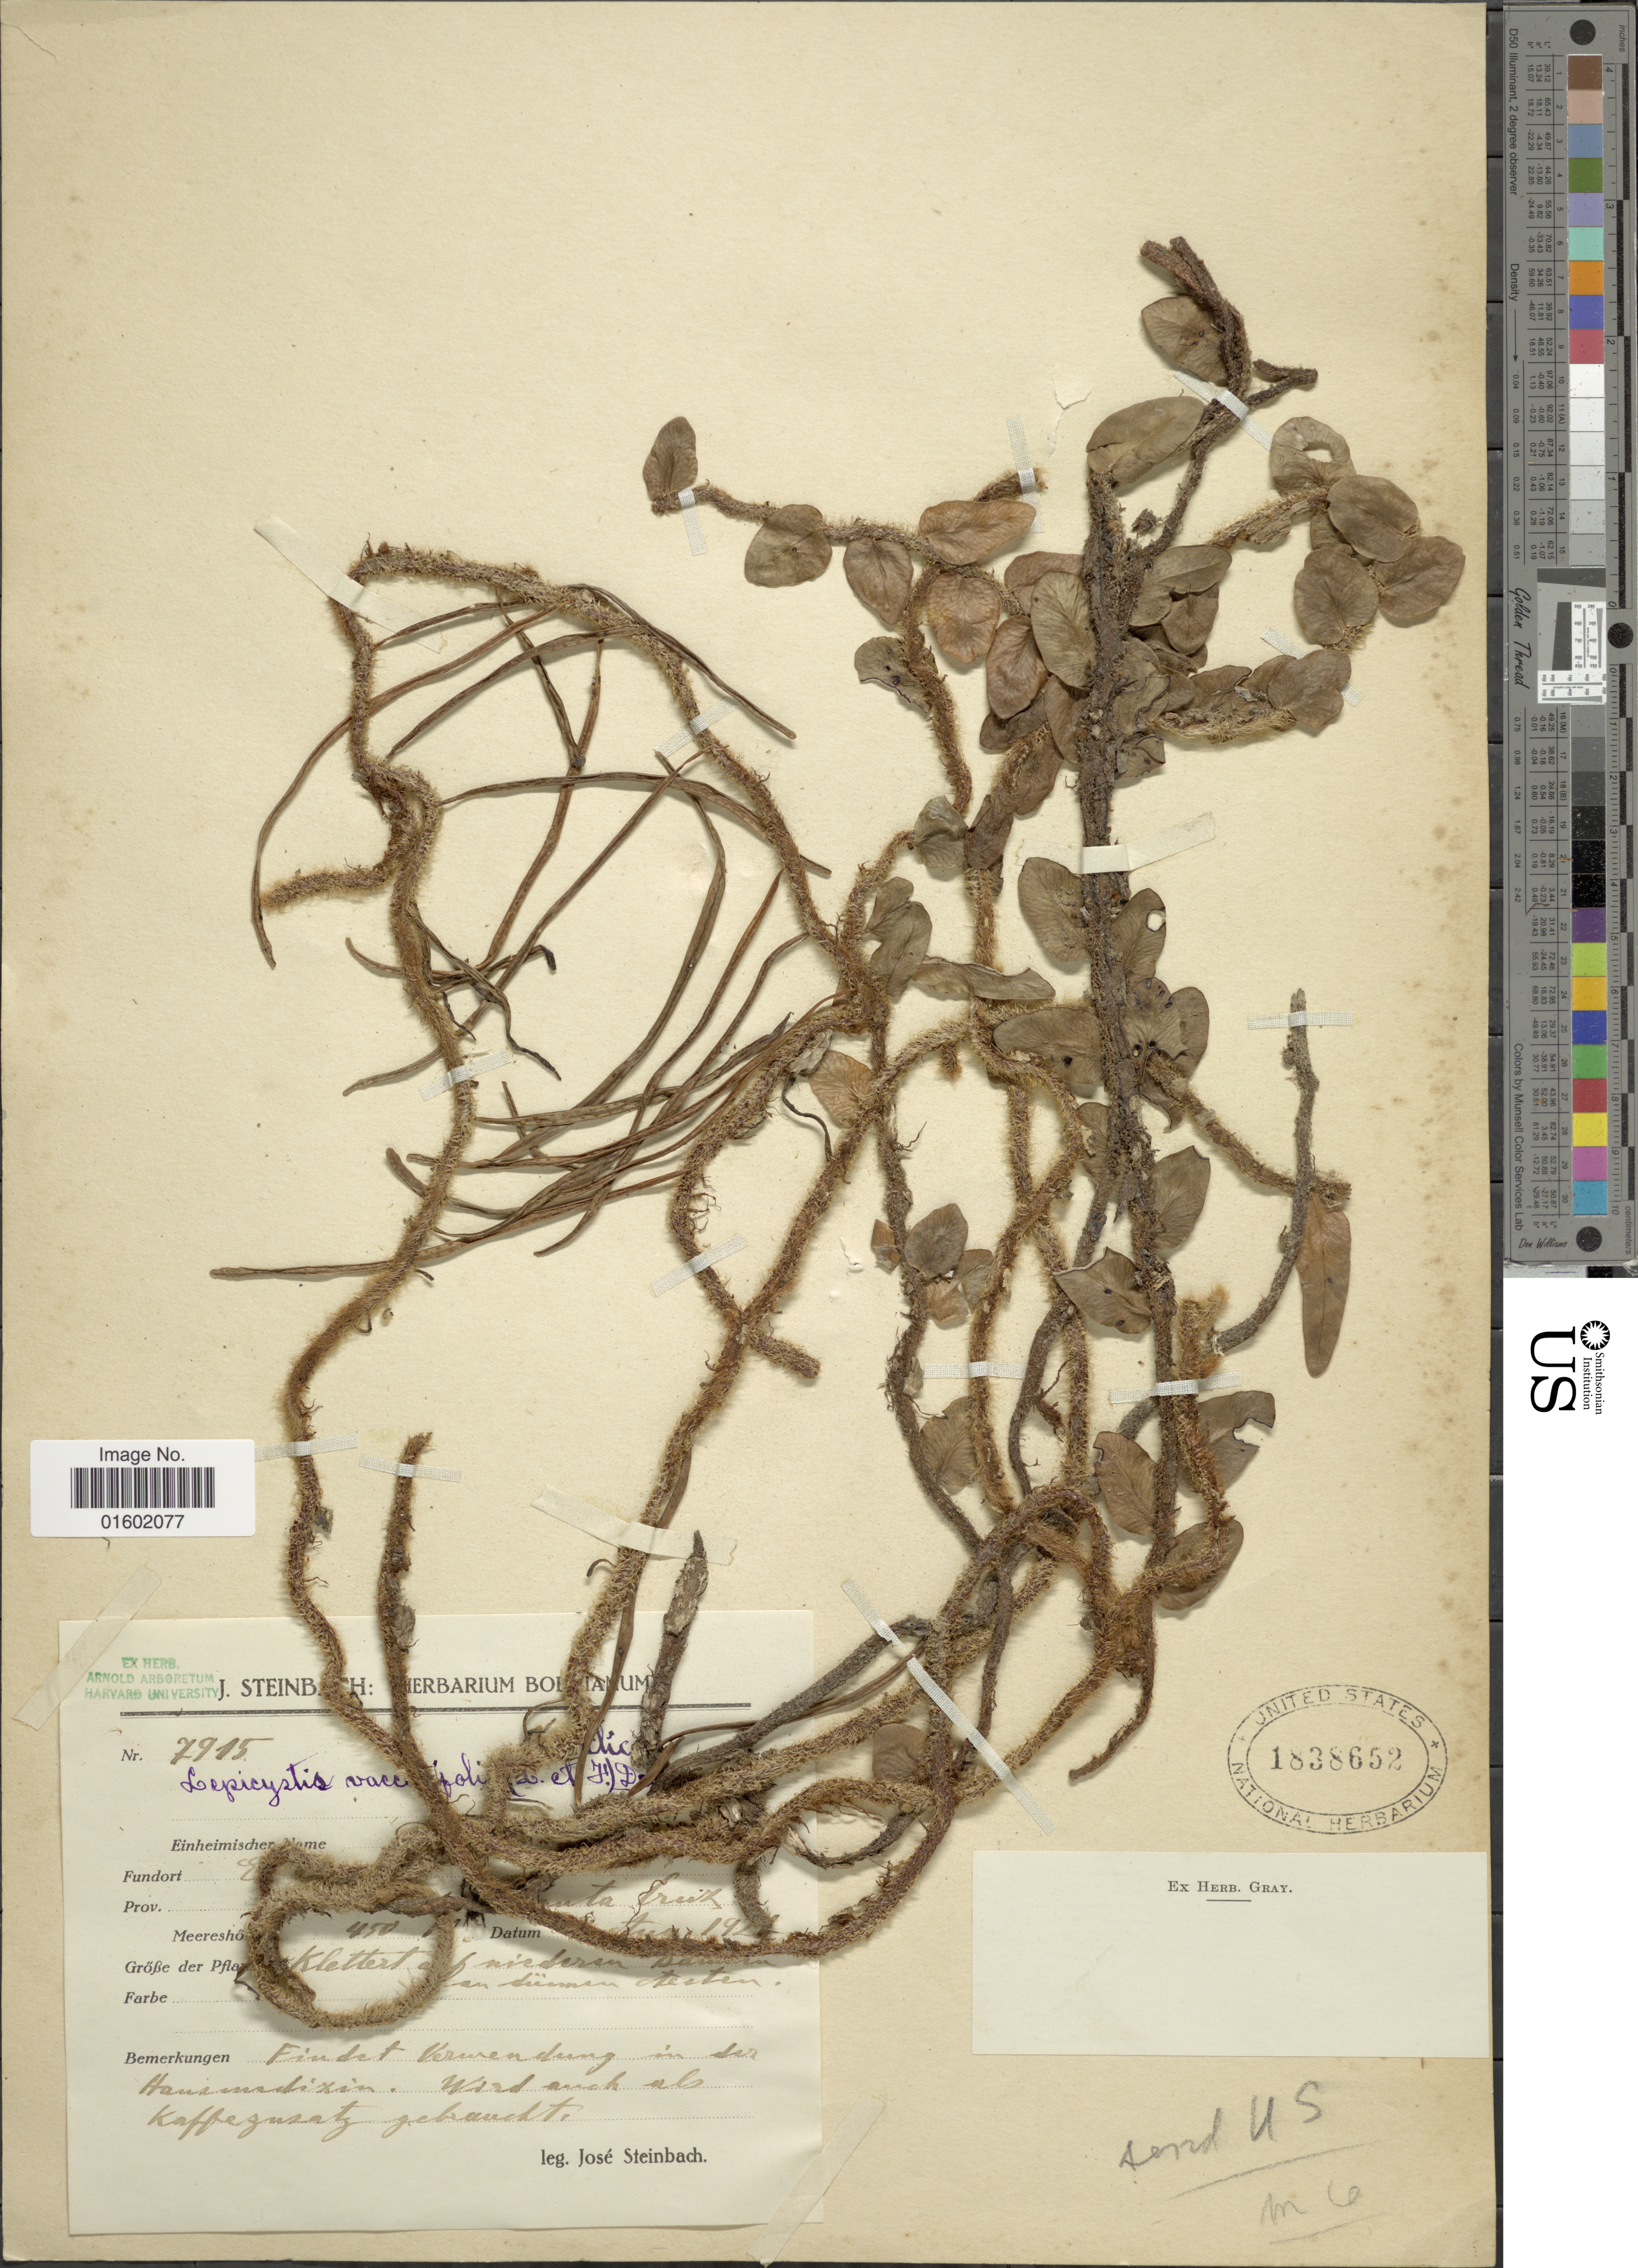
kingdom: Plantae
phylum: Tracheophyta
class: Polypodiopsida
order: Polypodiales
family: Polypodiaceae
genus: Microgramma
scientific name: Microgramma vaccinifolia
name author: (Langsd. & Fisch.) Copel.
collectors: J. Steinbach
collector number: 7915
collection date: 1924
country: Bolivia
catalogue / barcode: US 1838652